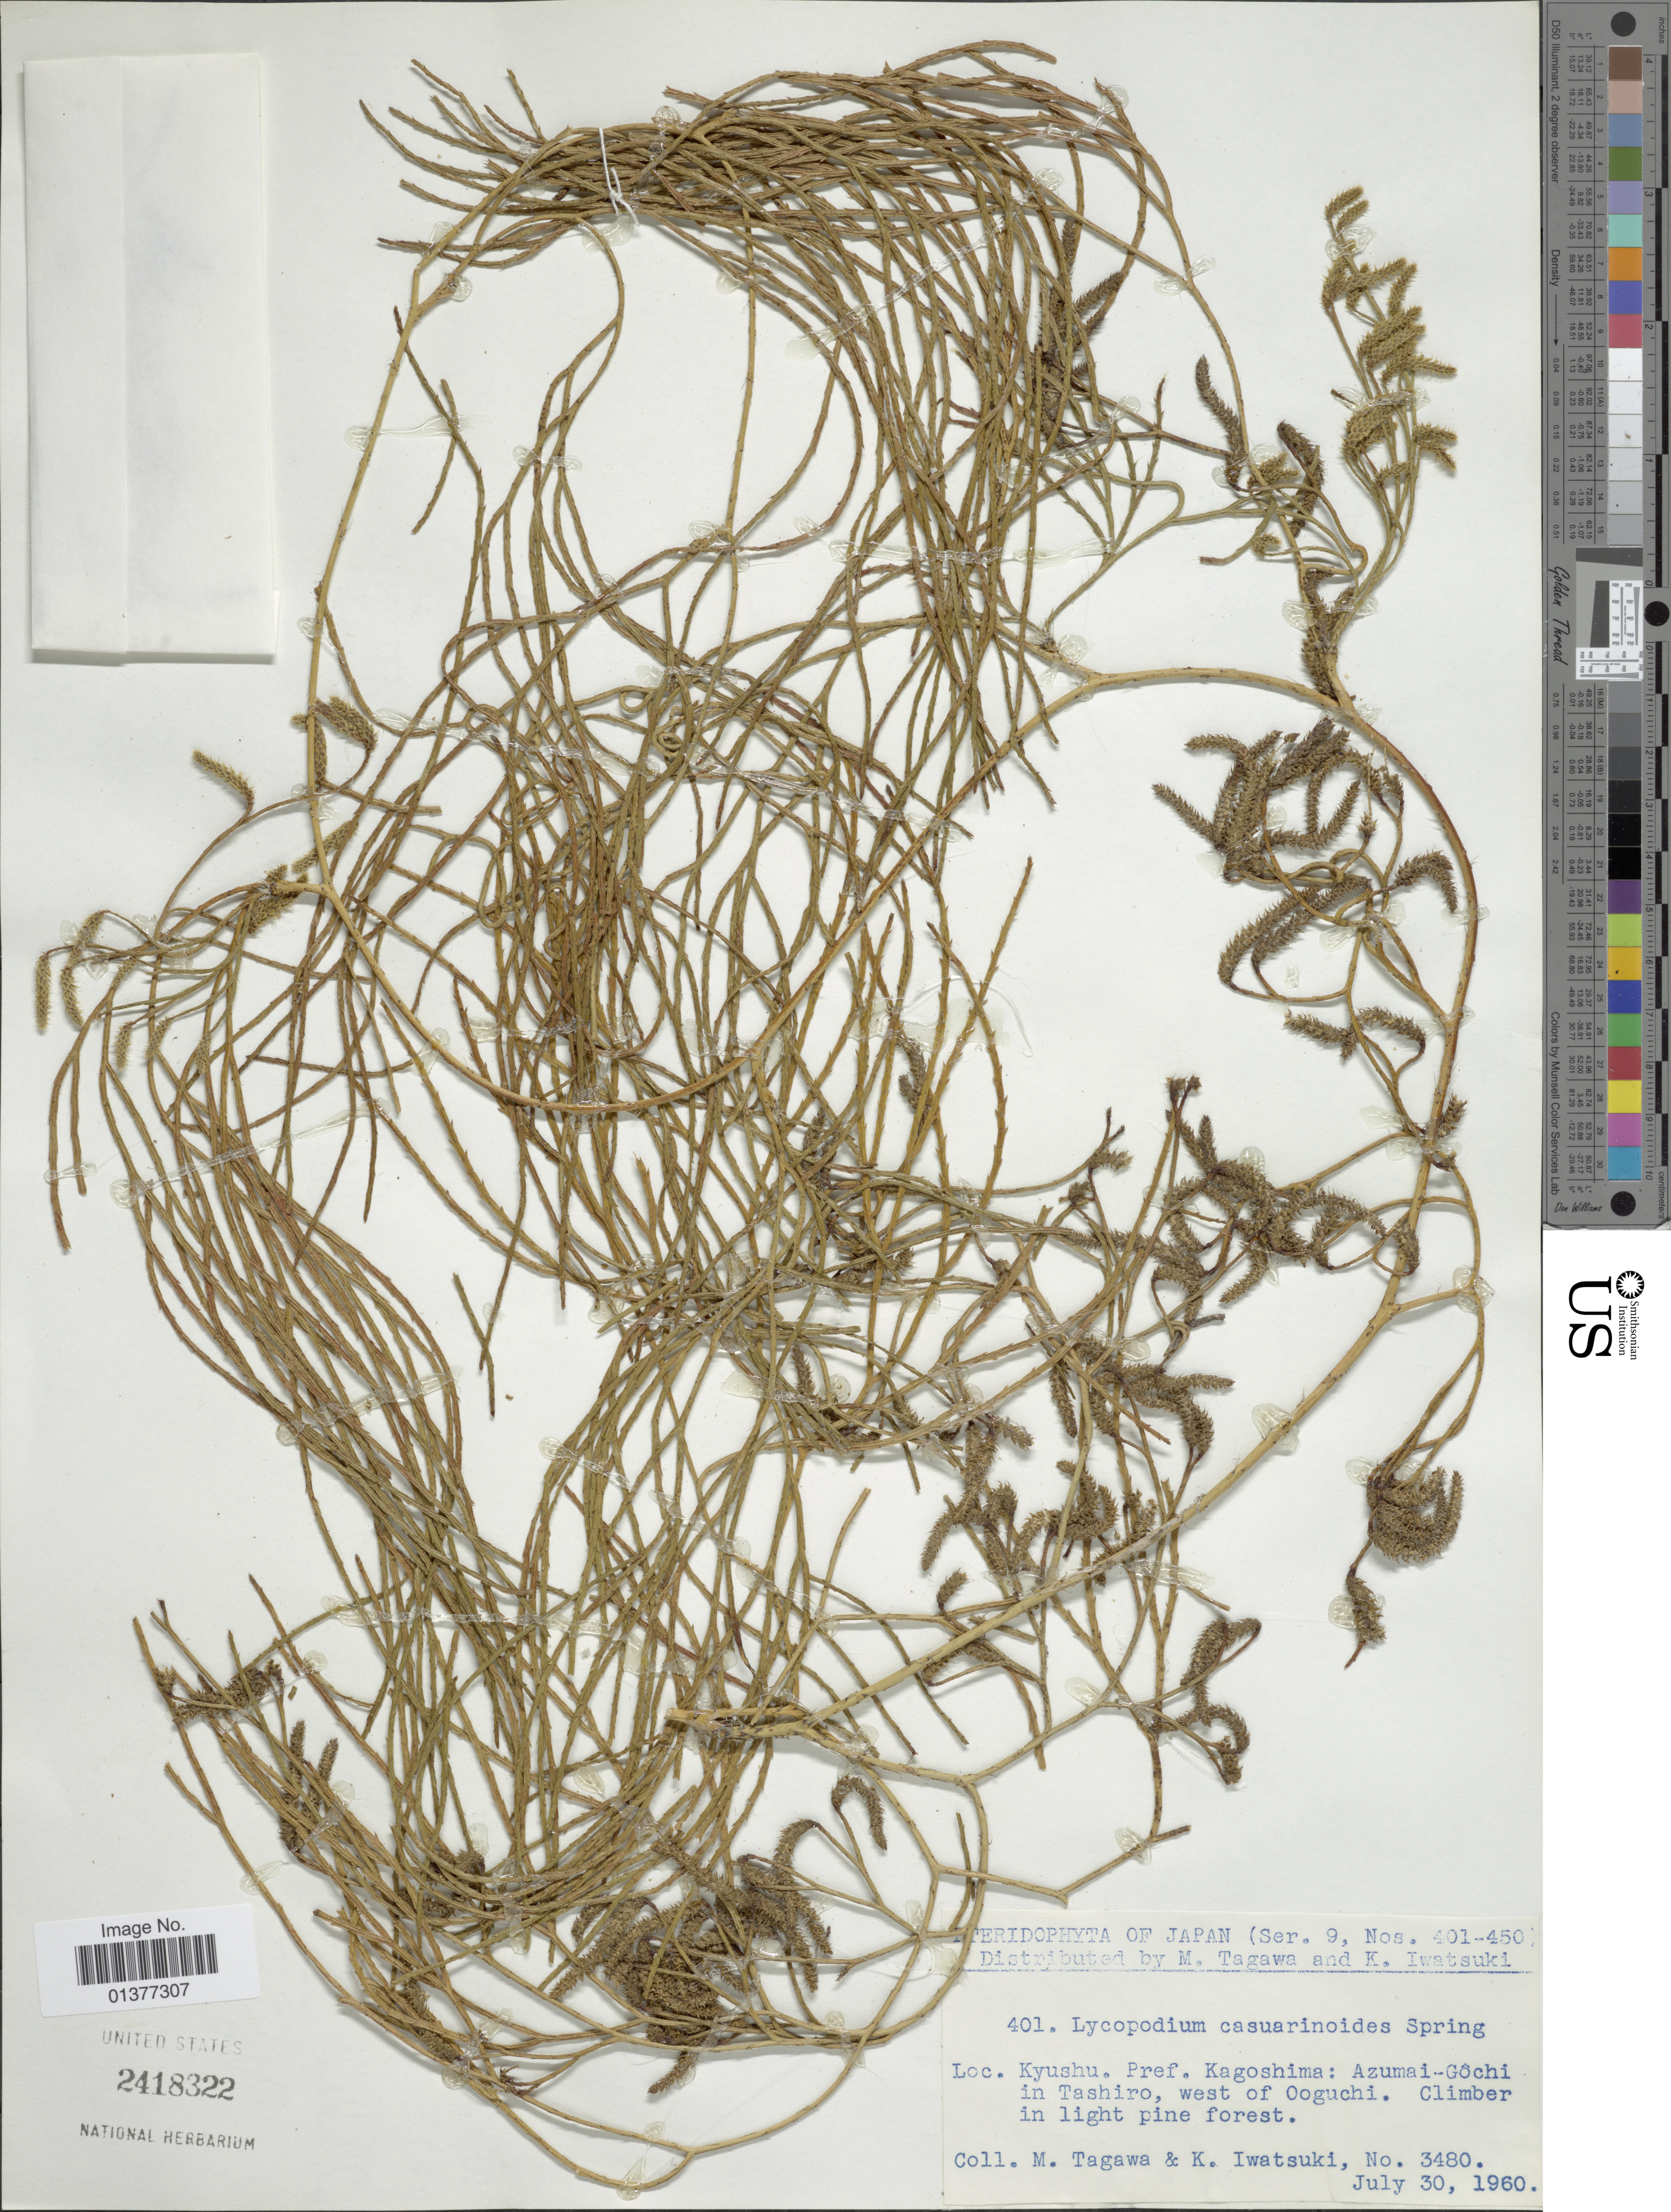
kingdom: Plantae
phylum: Tracheophyta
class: Lycopodiopsida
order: Lycopodiales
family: Lycopodiaceae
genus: Lycopodiastrum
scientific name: Lycopodiastrum casuarinoides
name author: (Spring) Holub ex R.D. Dixit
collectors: M. Tagawa & K. Iwatsuki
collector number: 3480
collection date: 1960-07-30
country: Japan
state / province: Kagosima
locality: Kyushu pref. Kagoshima: Azumai-Gochi in Tashiro, west of Ooguchi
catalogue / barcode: US 2418322